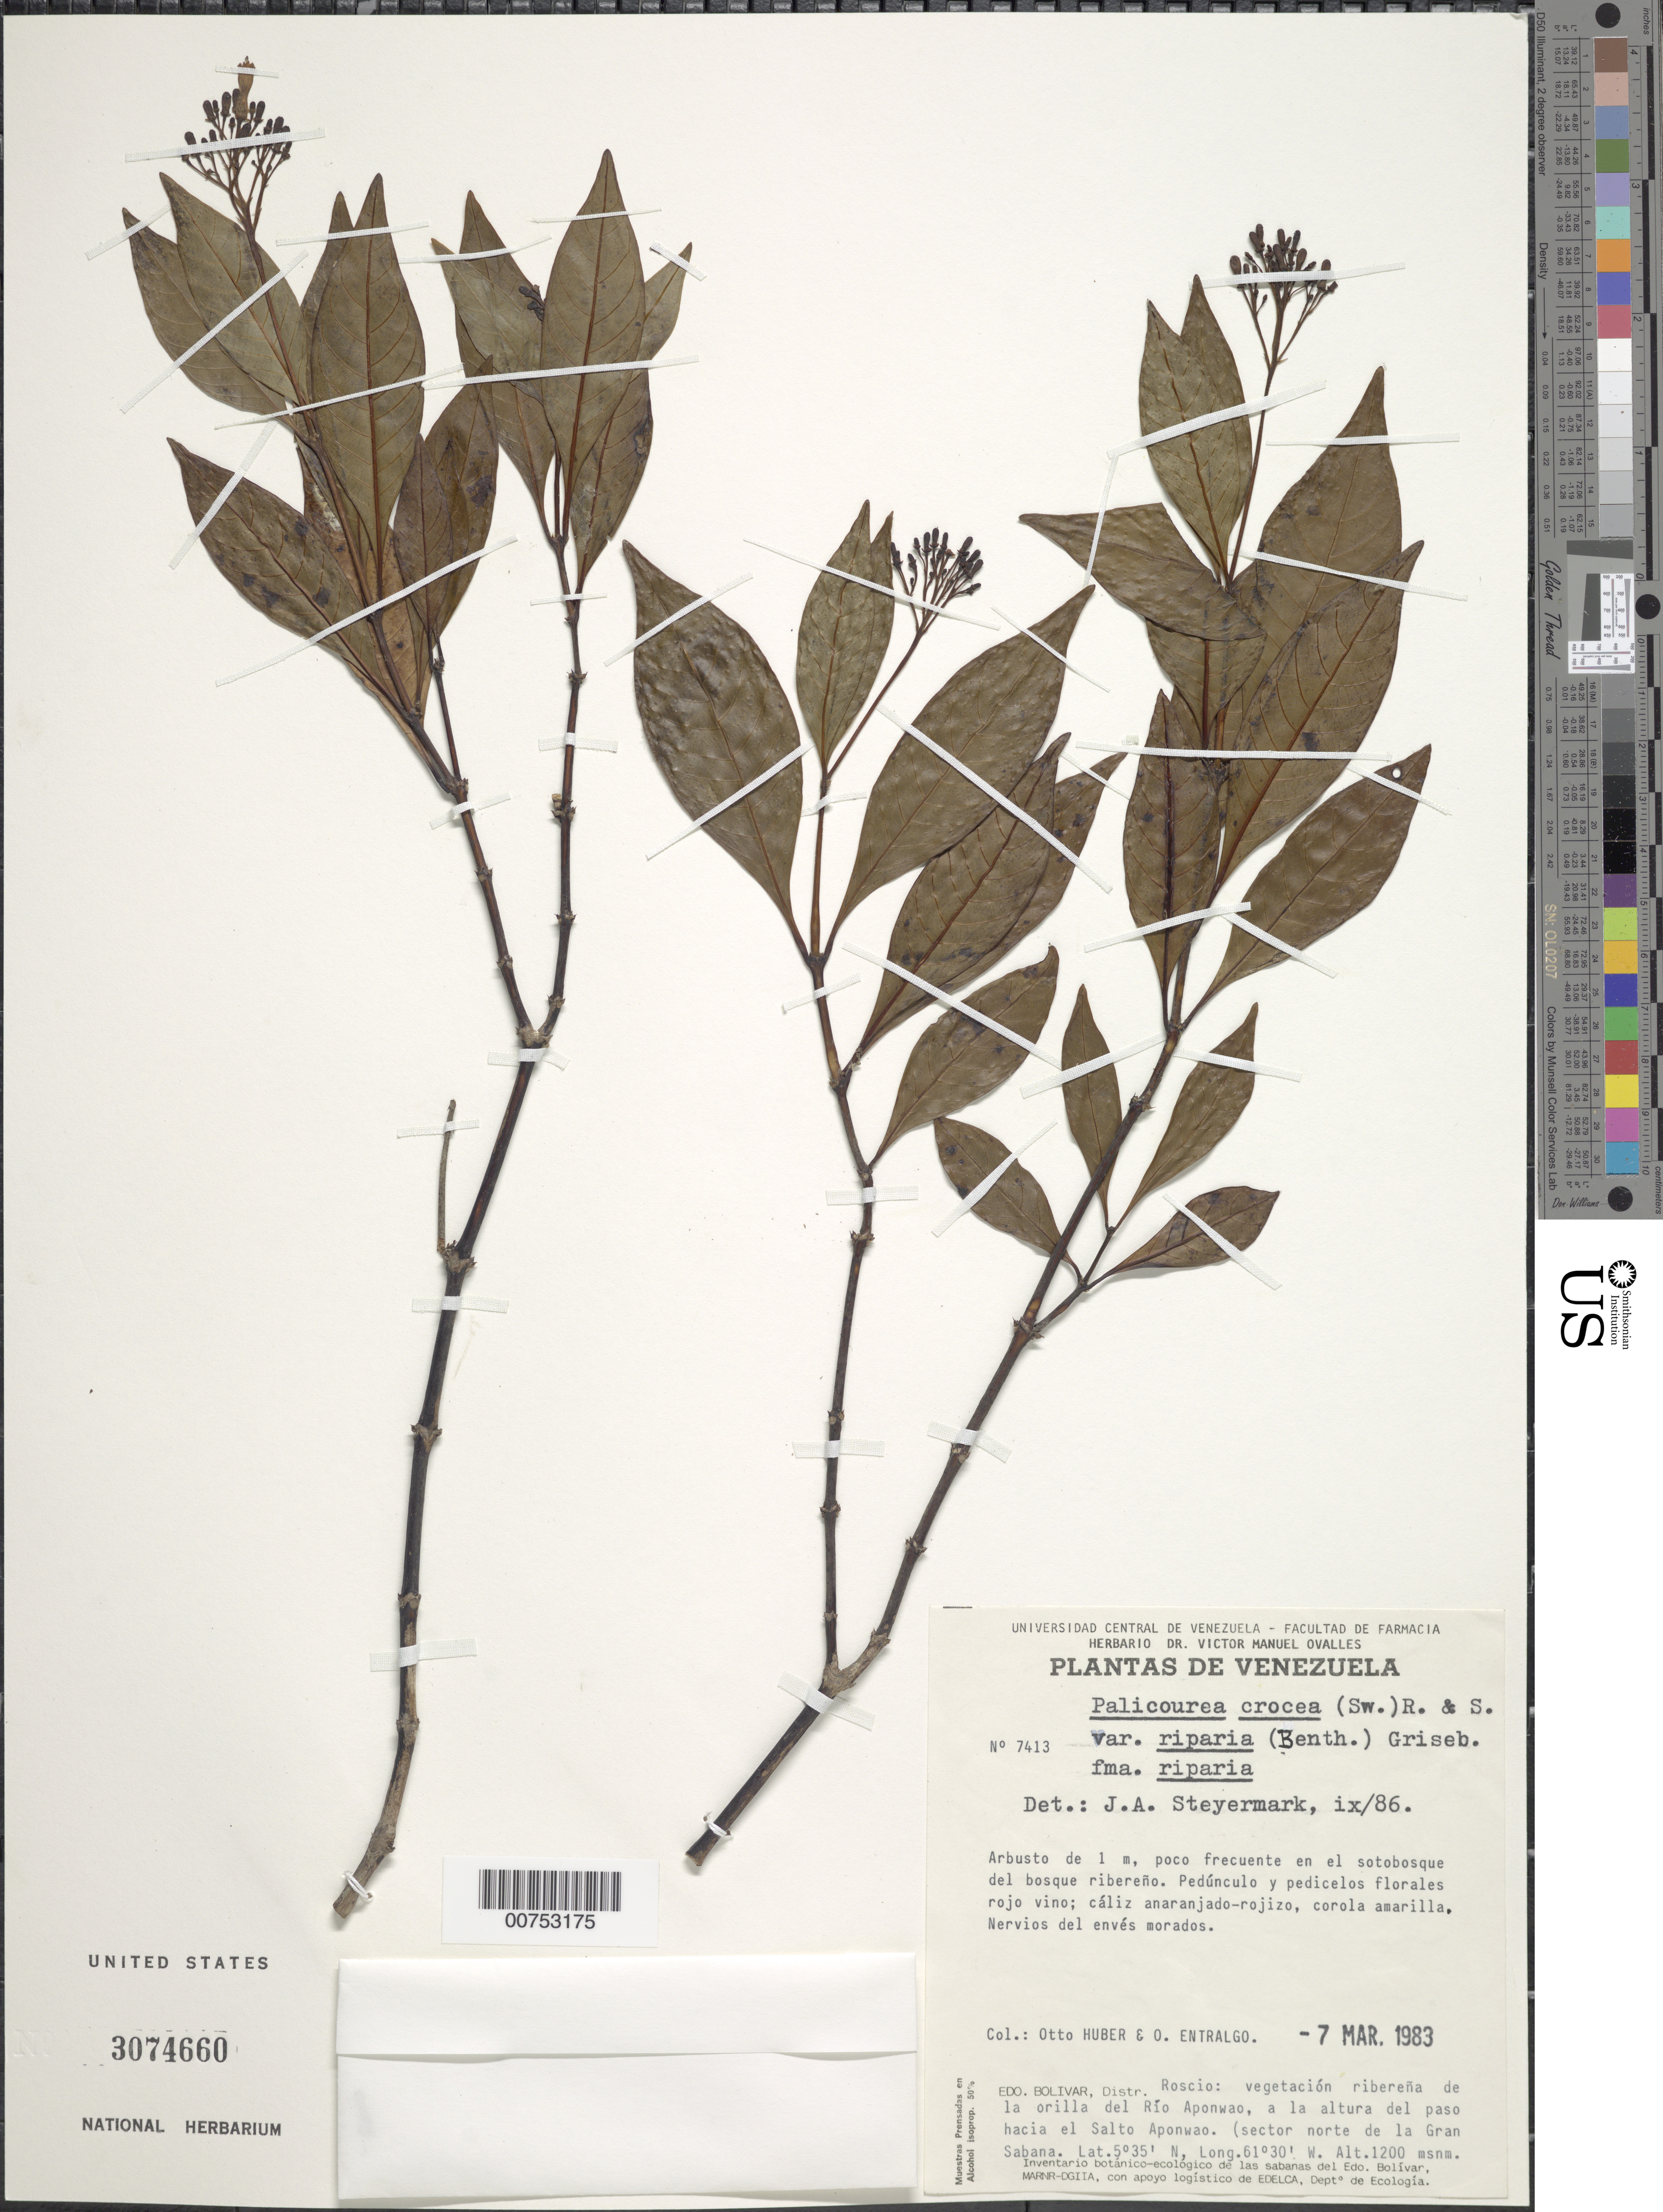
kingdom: Plantae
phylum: Tracheophyta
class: Magnoliopsida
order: Gentianales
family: Rubiaceae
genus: Palicourea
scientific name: Palicourea crocea f. riparia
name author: (Benth.) Griseb.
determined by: Steyermark, Julian A., (VEN)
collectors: O. Huber & O. Entralgo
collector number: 7413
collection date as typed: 7-Mar-83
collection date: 1983-03-07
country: Venezuela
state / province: Bolívar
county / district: Roscio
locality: Río Aponwao, del paso sobre el Salto Aponwao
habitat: Sotobosque del bosque ribereno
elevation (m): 1200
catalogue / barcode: US 3074660